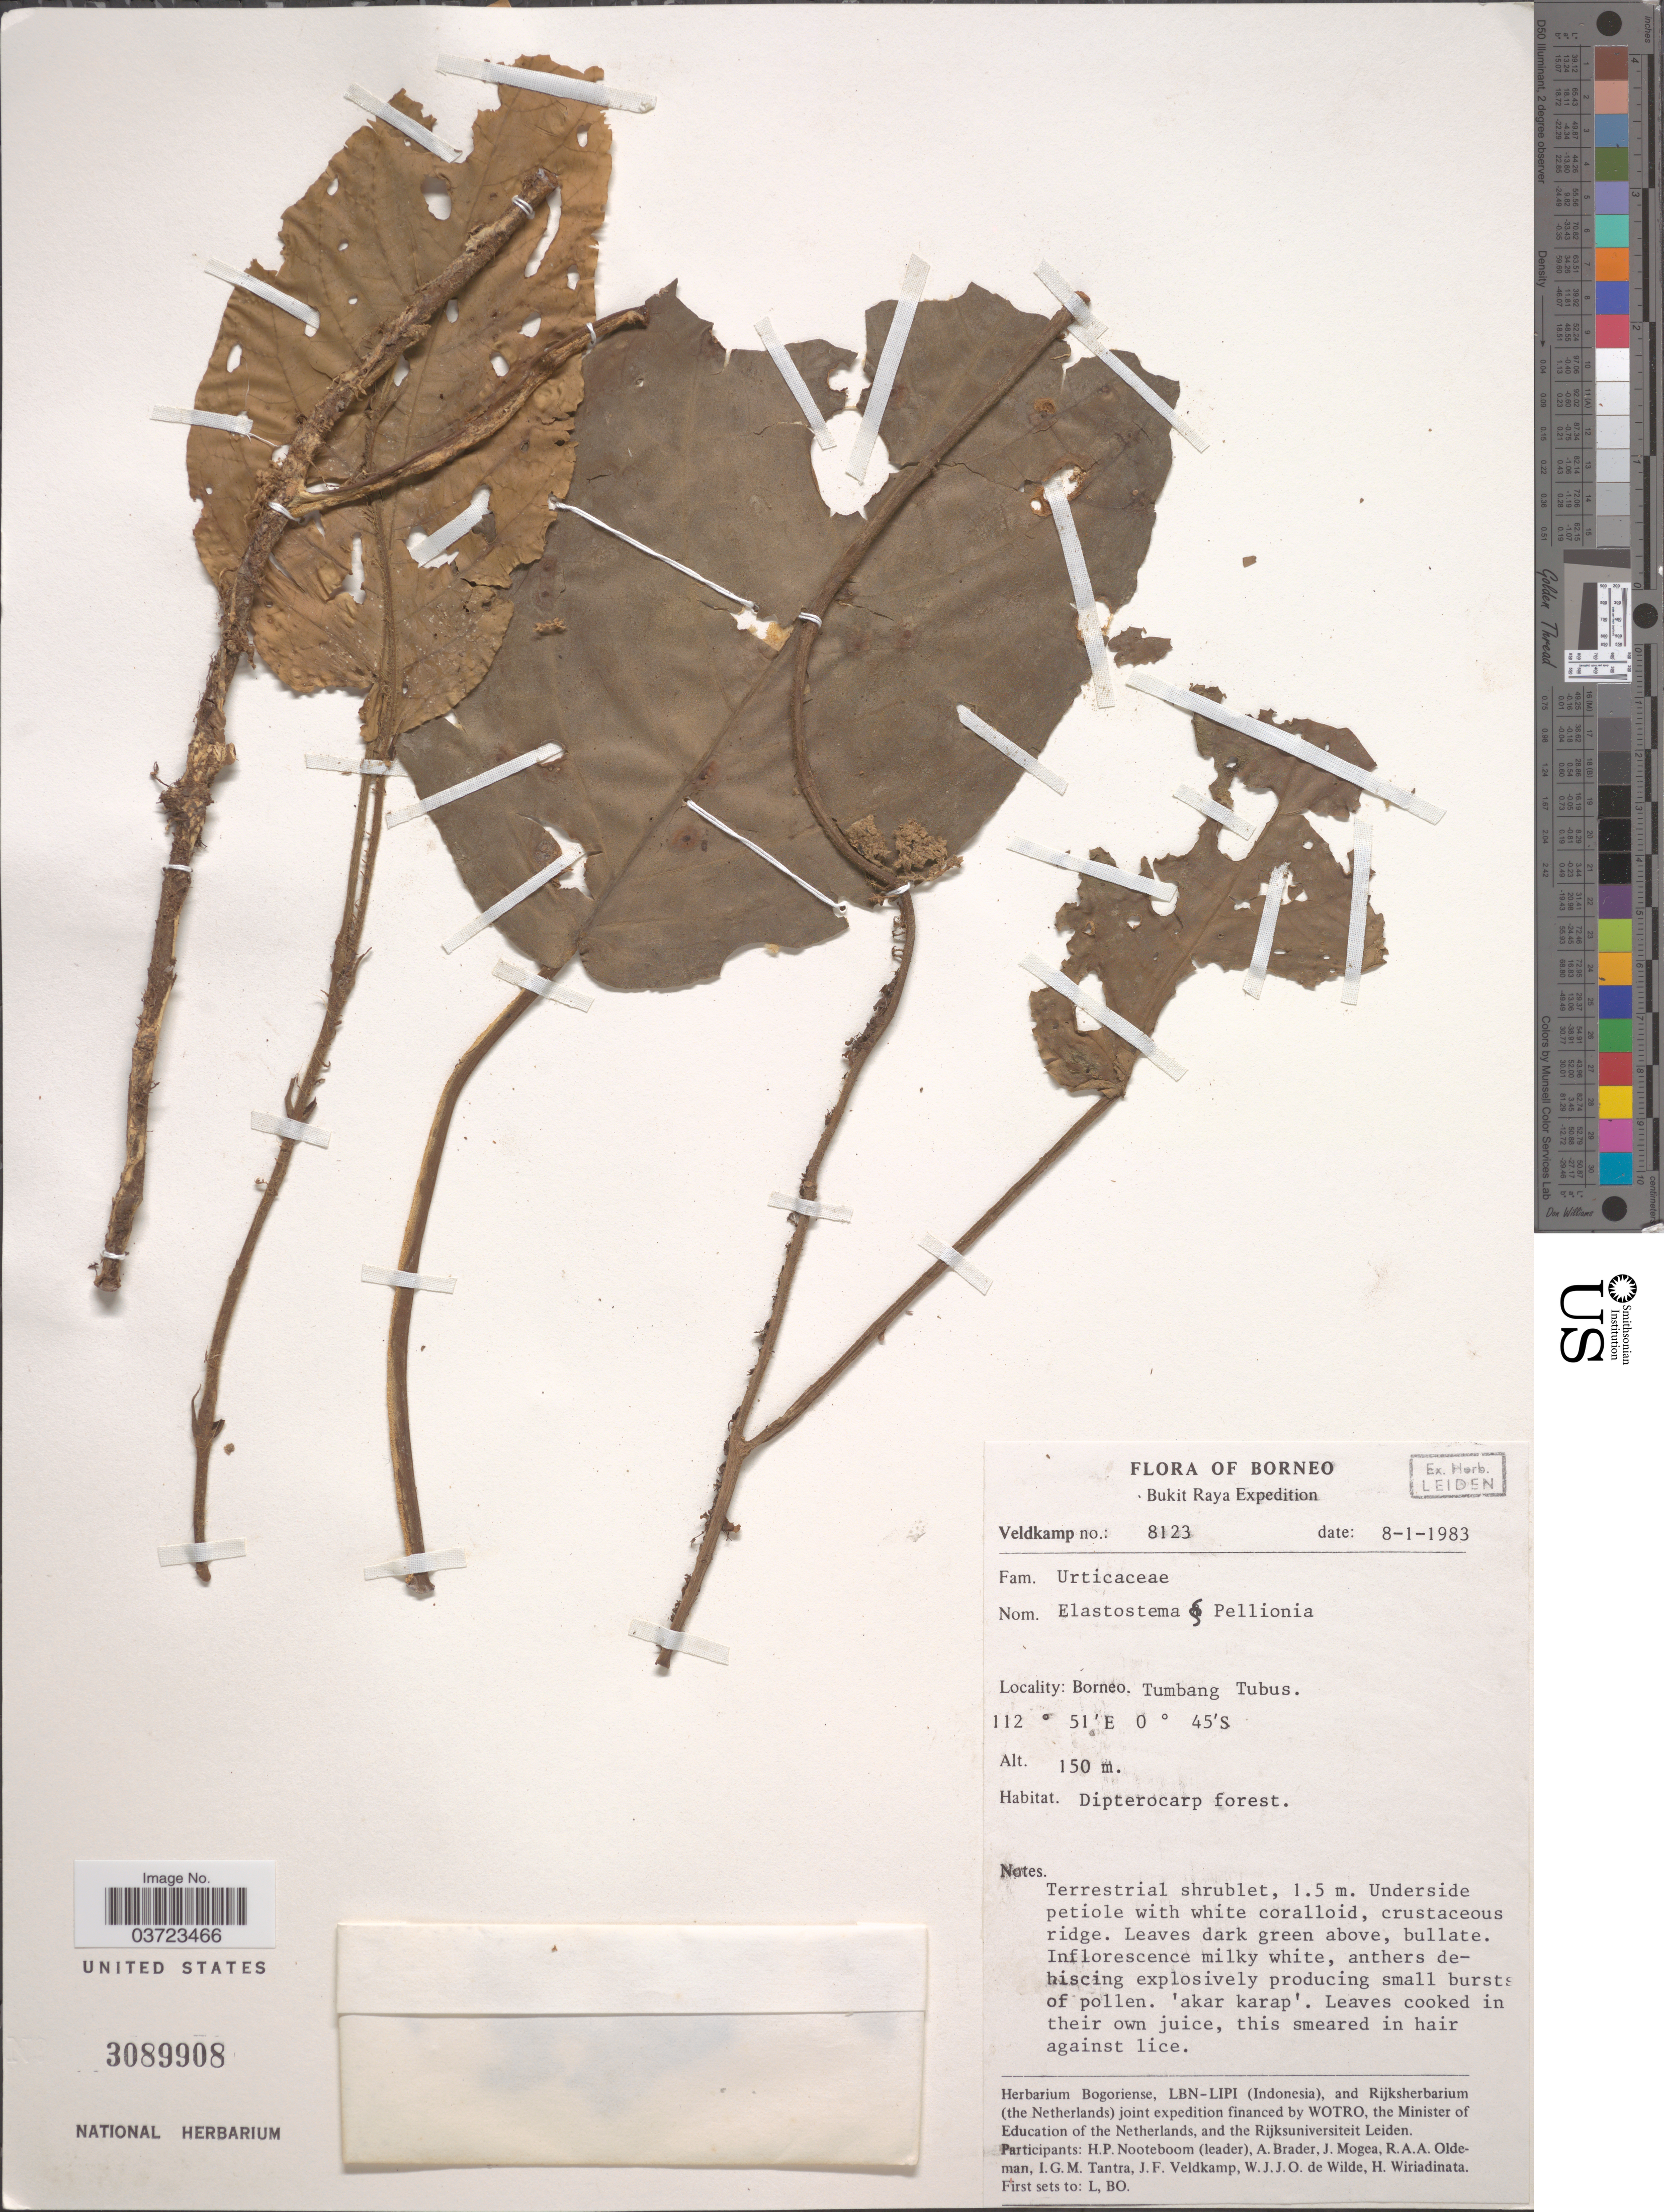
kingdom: Plantae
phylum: Tracheophyta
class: Magnoliopsida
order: Rosales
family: Urticaceae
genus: Elatostema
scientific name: Elatostema sp.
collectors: J. F. Veldkamp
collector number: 8123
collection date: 1983-01-08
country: Indonesia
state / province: Kalimantan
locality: Borneo. Bukit Raya. Tumbang Tubus.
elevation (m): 150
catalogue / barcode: US 3089908